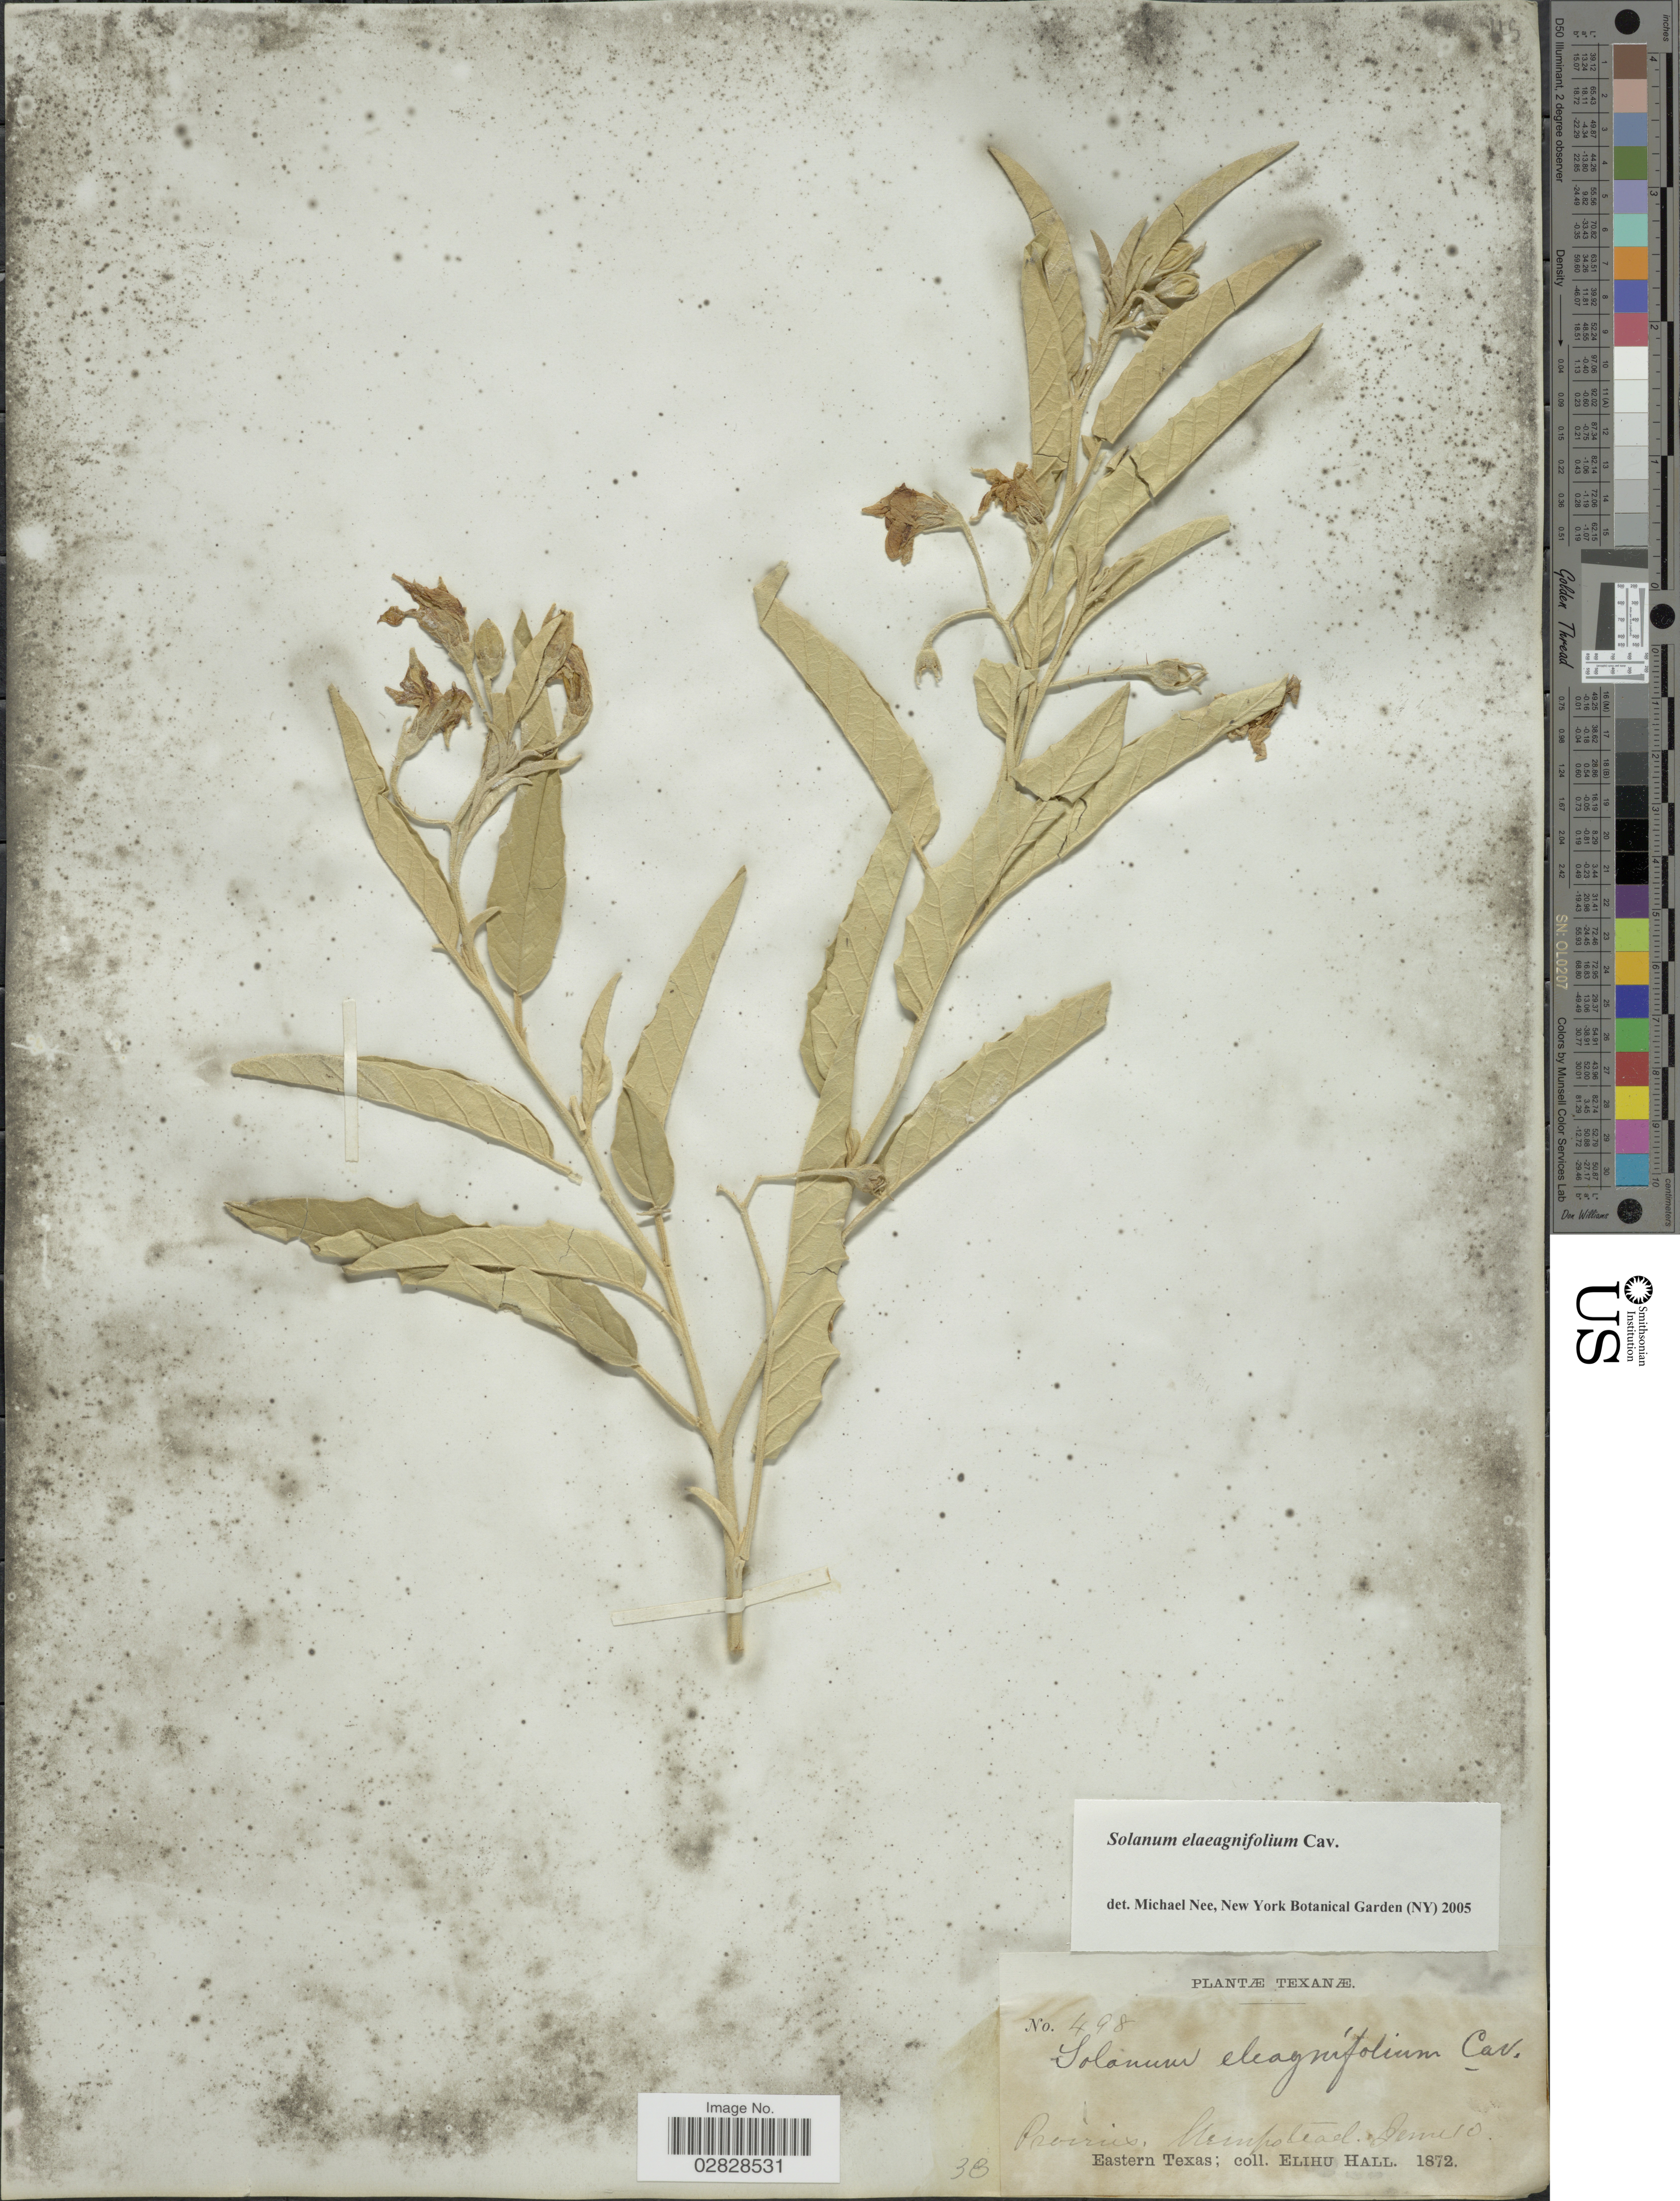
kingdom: Plantae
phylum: Tracheophyta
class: Magnoliopsida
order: Solanales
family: Solanaceae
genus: Solanum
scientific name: Solanum elaeagnifolium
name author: Cav.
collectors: E. Hall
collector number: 498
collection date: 1872-06-10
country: United States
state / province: Texas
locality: Prairies, Hempstead. Eastern Texas.